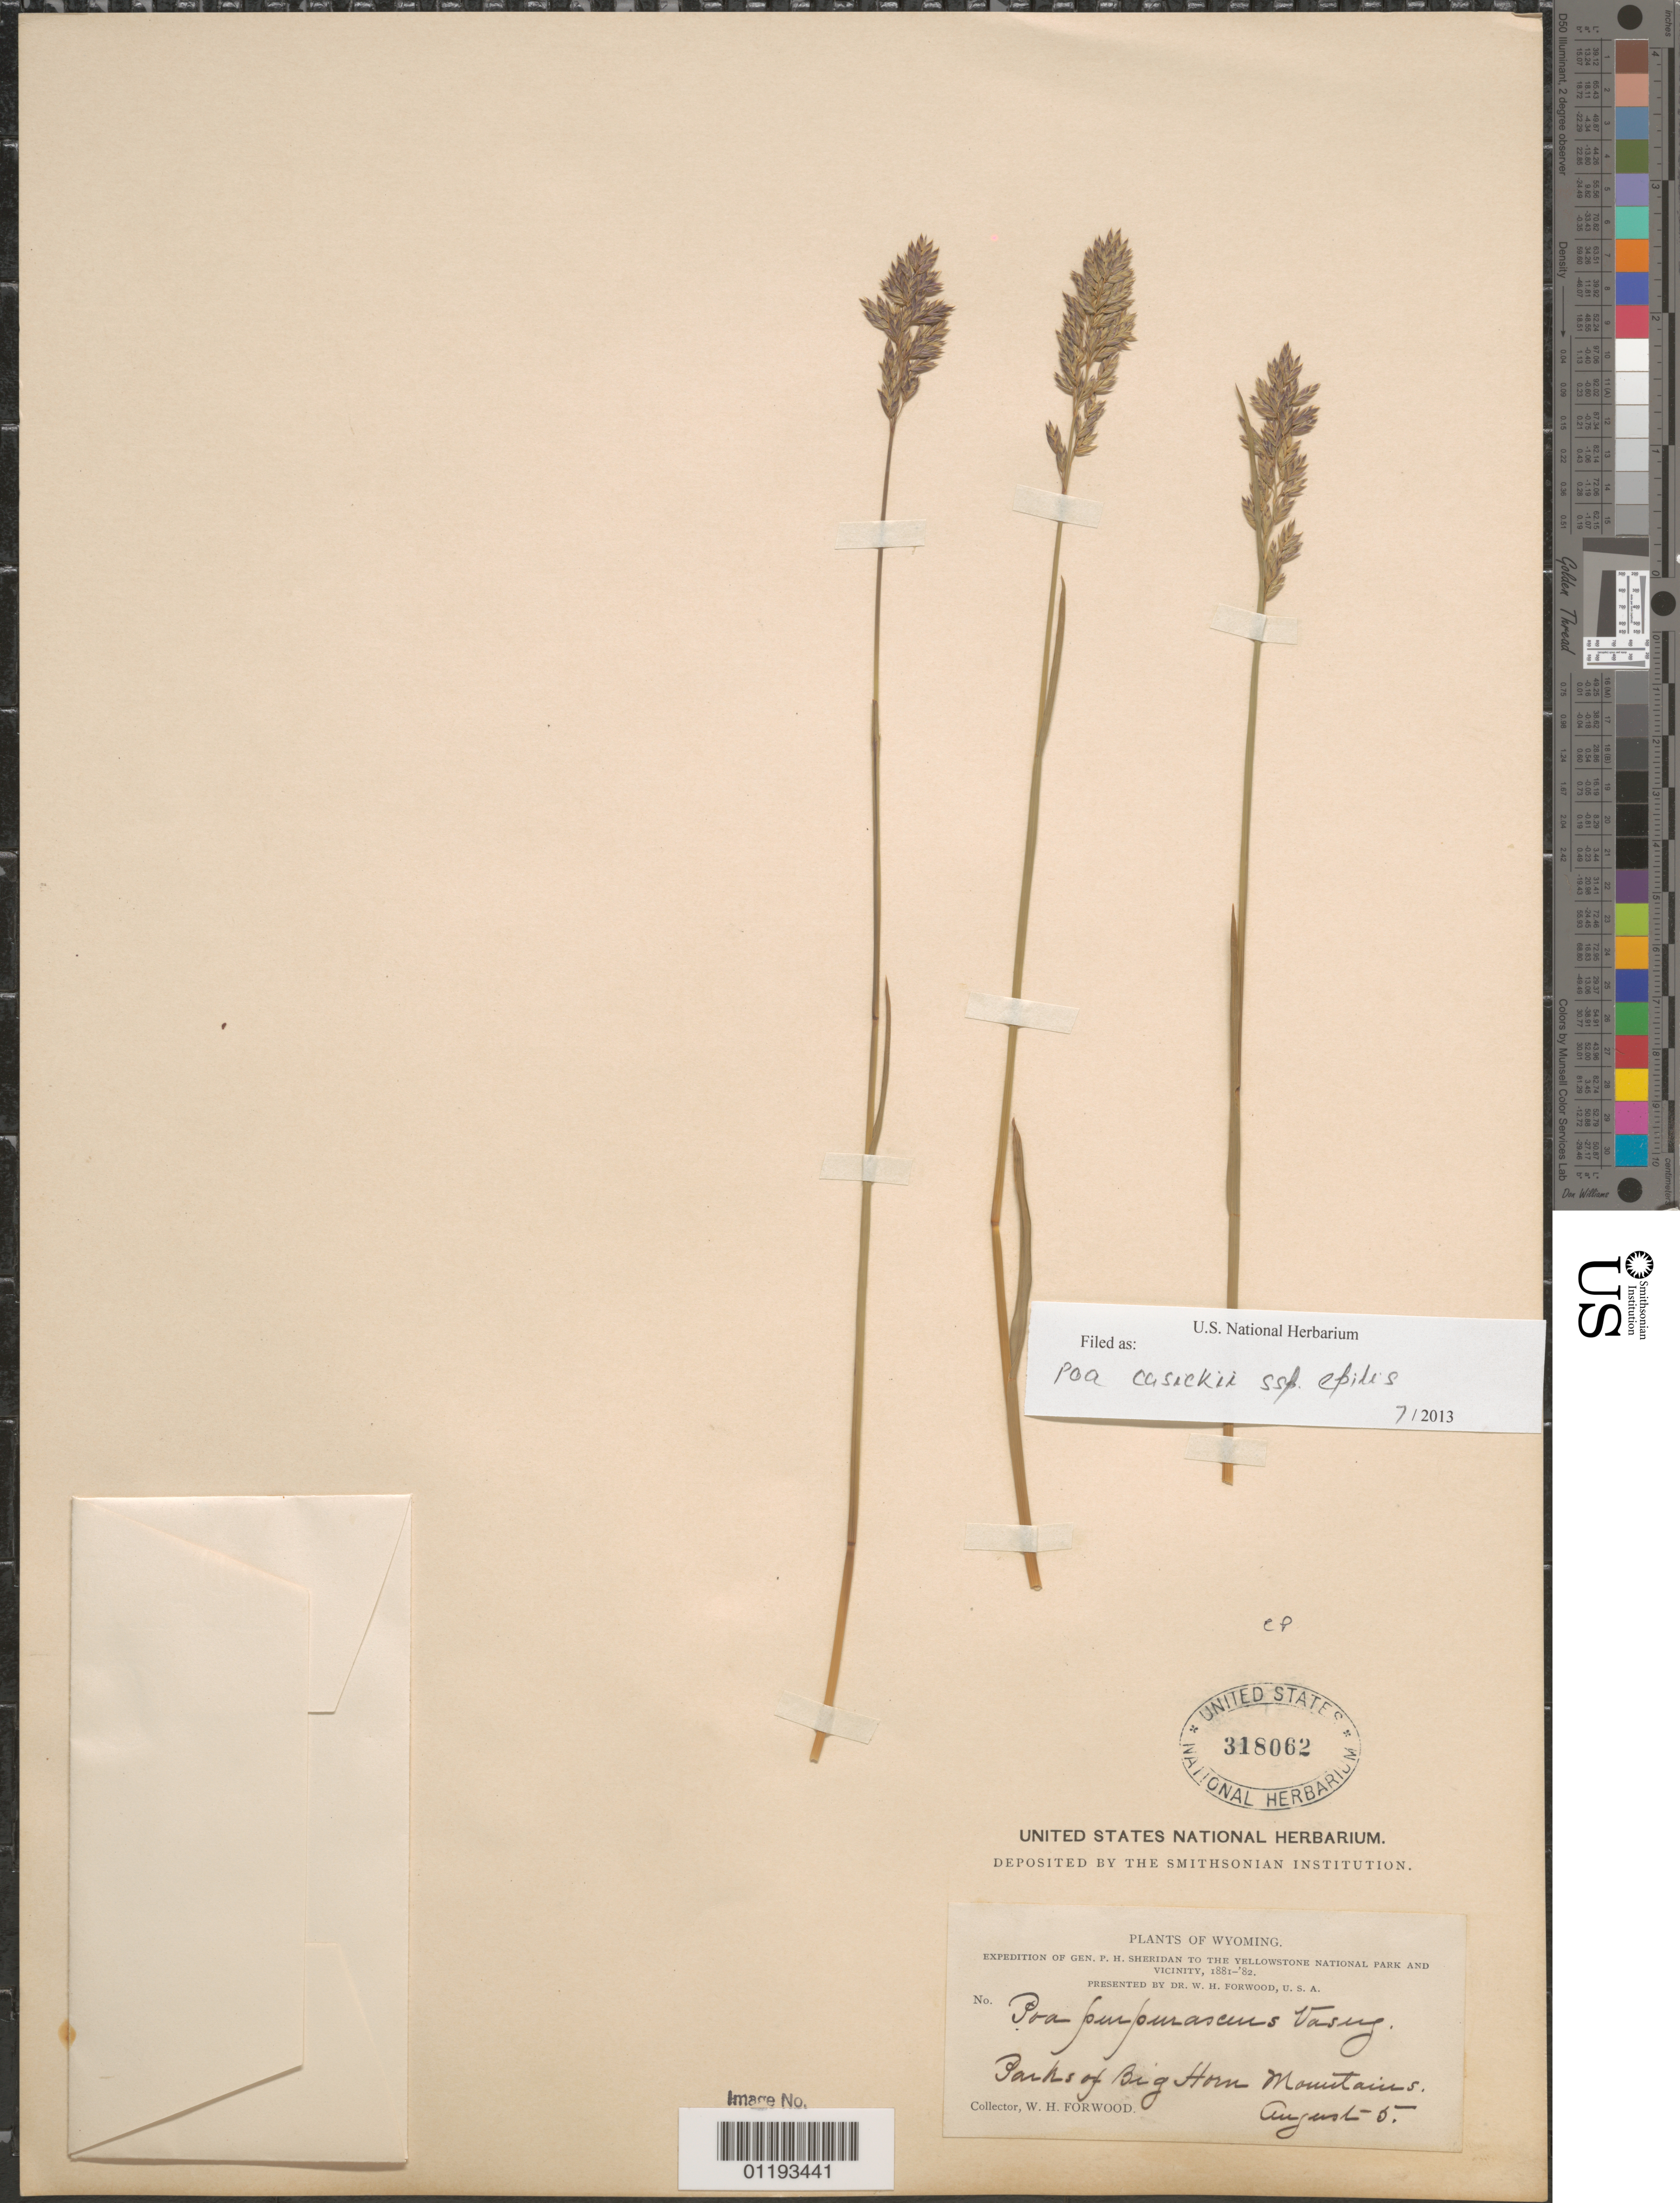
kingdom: Plantae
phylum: Tracheophyta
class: Liliopsida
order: Poales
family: Poaceae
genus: Poa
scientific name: Poa cusickii subsp. epilis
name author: (Scribn.) W.A. Weber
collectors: W. Forwood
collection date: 1881-08-05 or 1882-08-05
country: United States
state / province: Wyoming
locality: Parks of Big Horn Mountains.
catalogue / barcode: US 318062